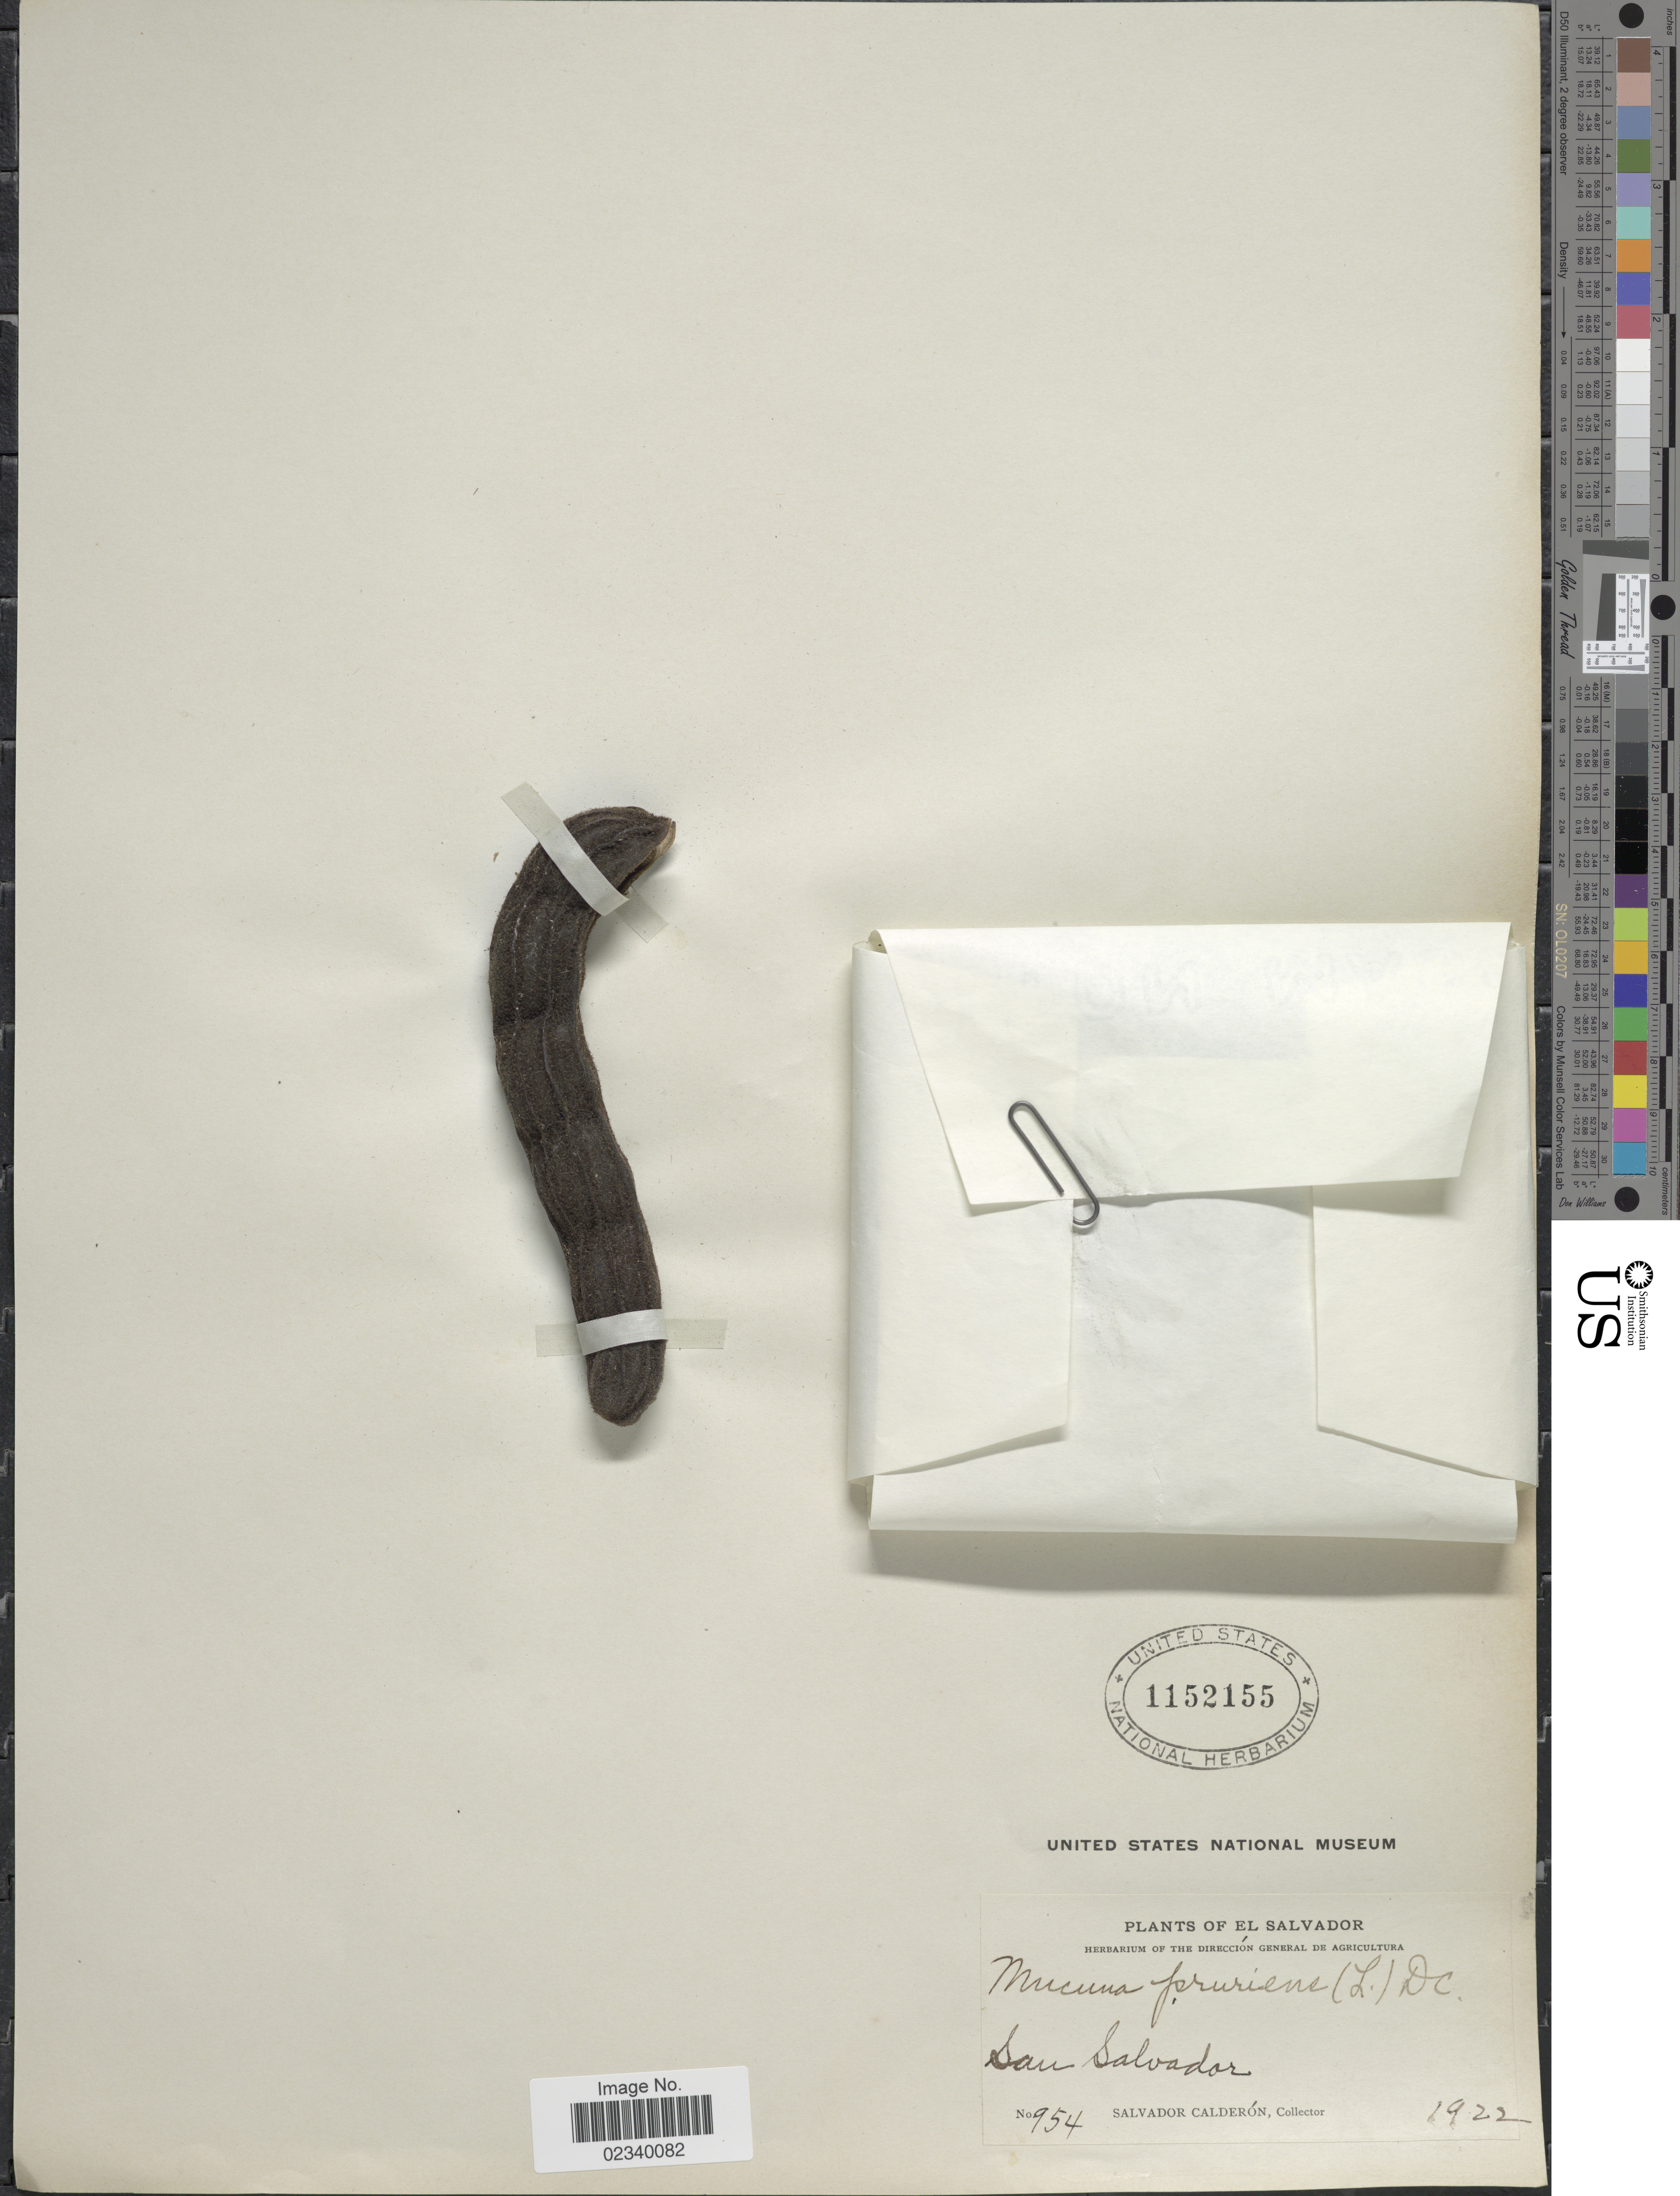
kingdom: Plantae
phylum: Tracheophyta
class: Magnoliopsida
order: Fabales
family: Fabaceae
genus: Mucuna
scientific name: Mucuna pruriens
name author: (L.) DC.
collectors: S. Calderón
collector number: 954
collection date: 1922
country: El Salvador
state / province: San Salvador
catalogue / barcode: US 1152155